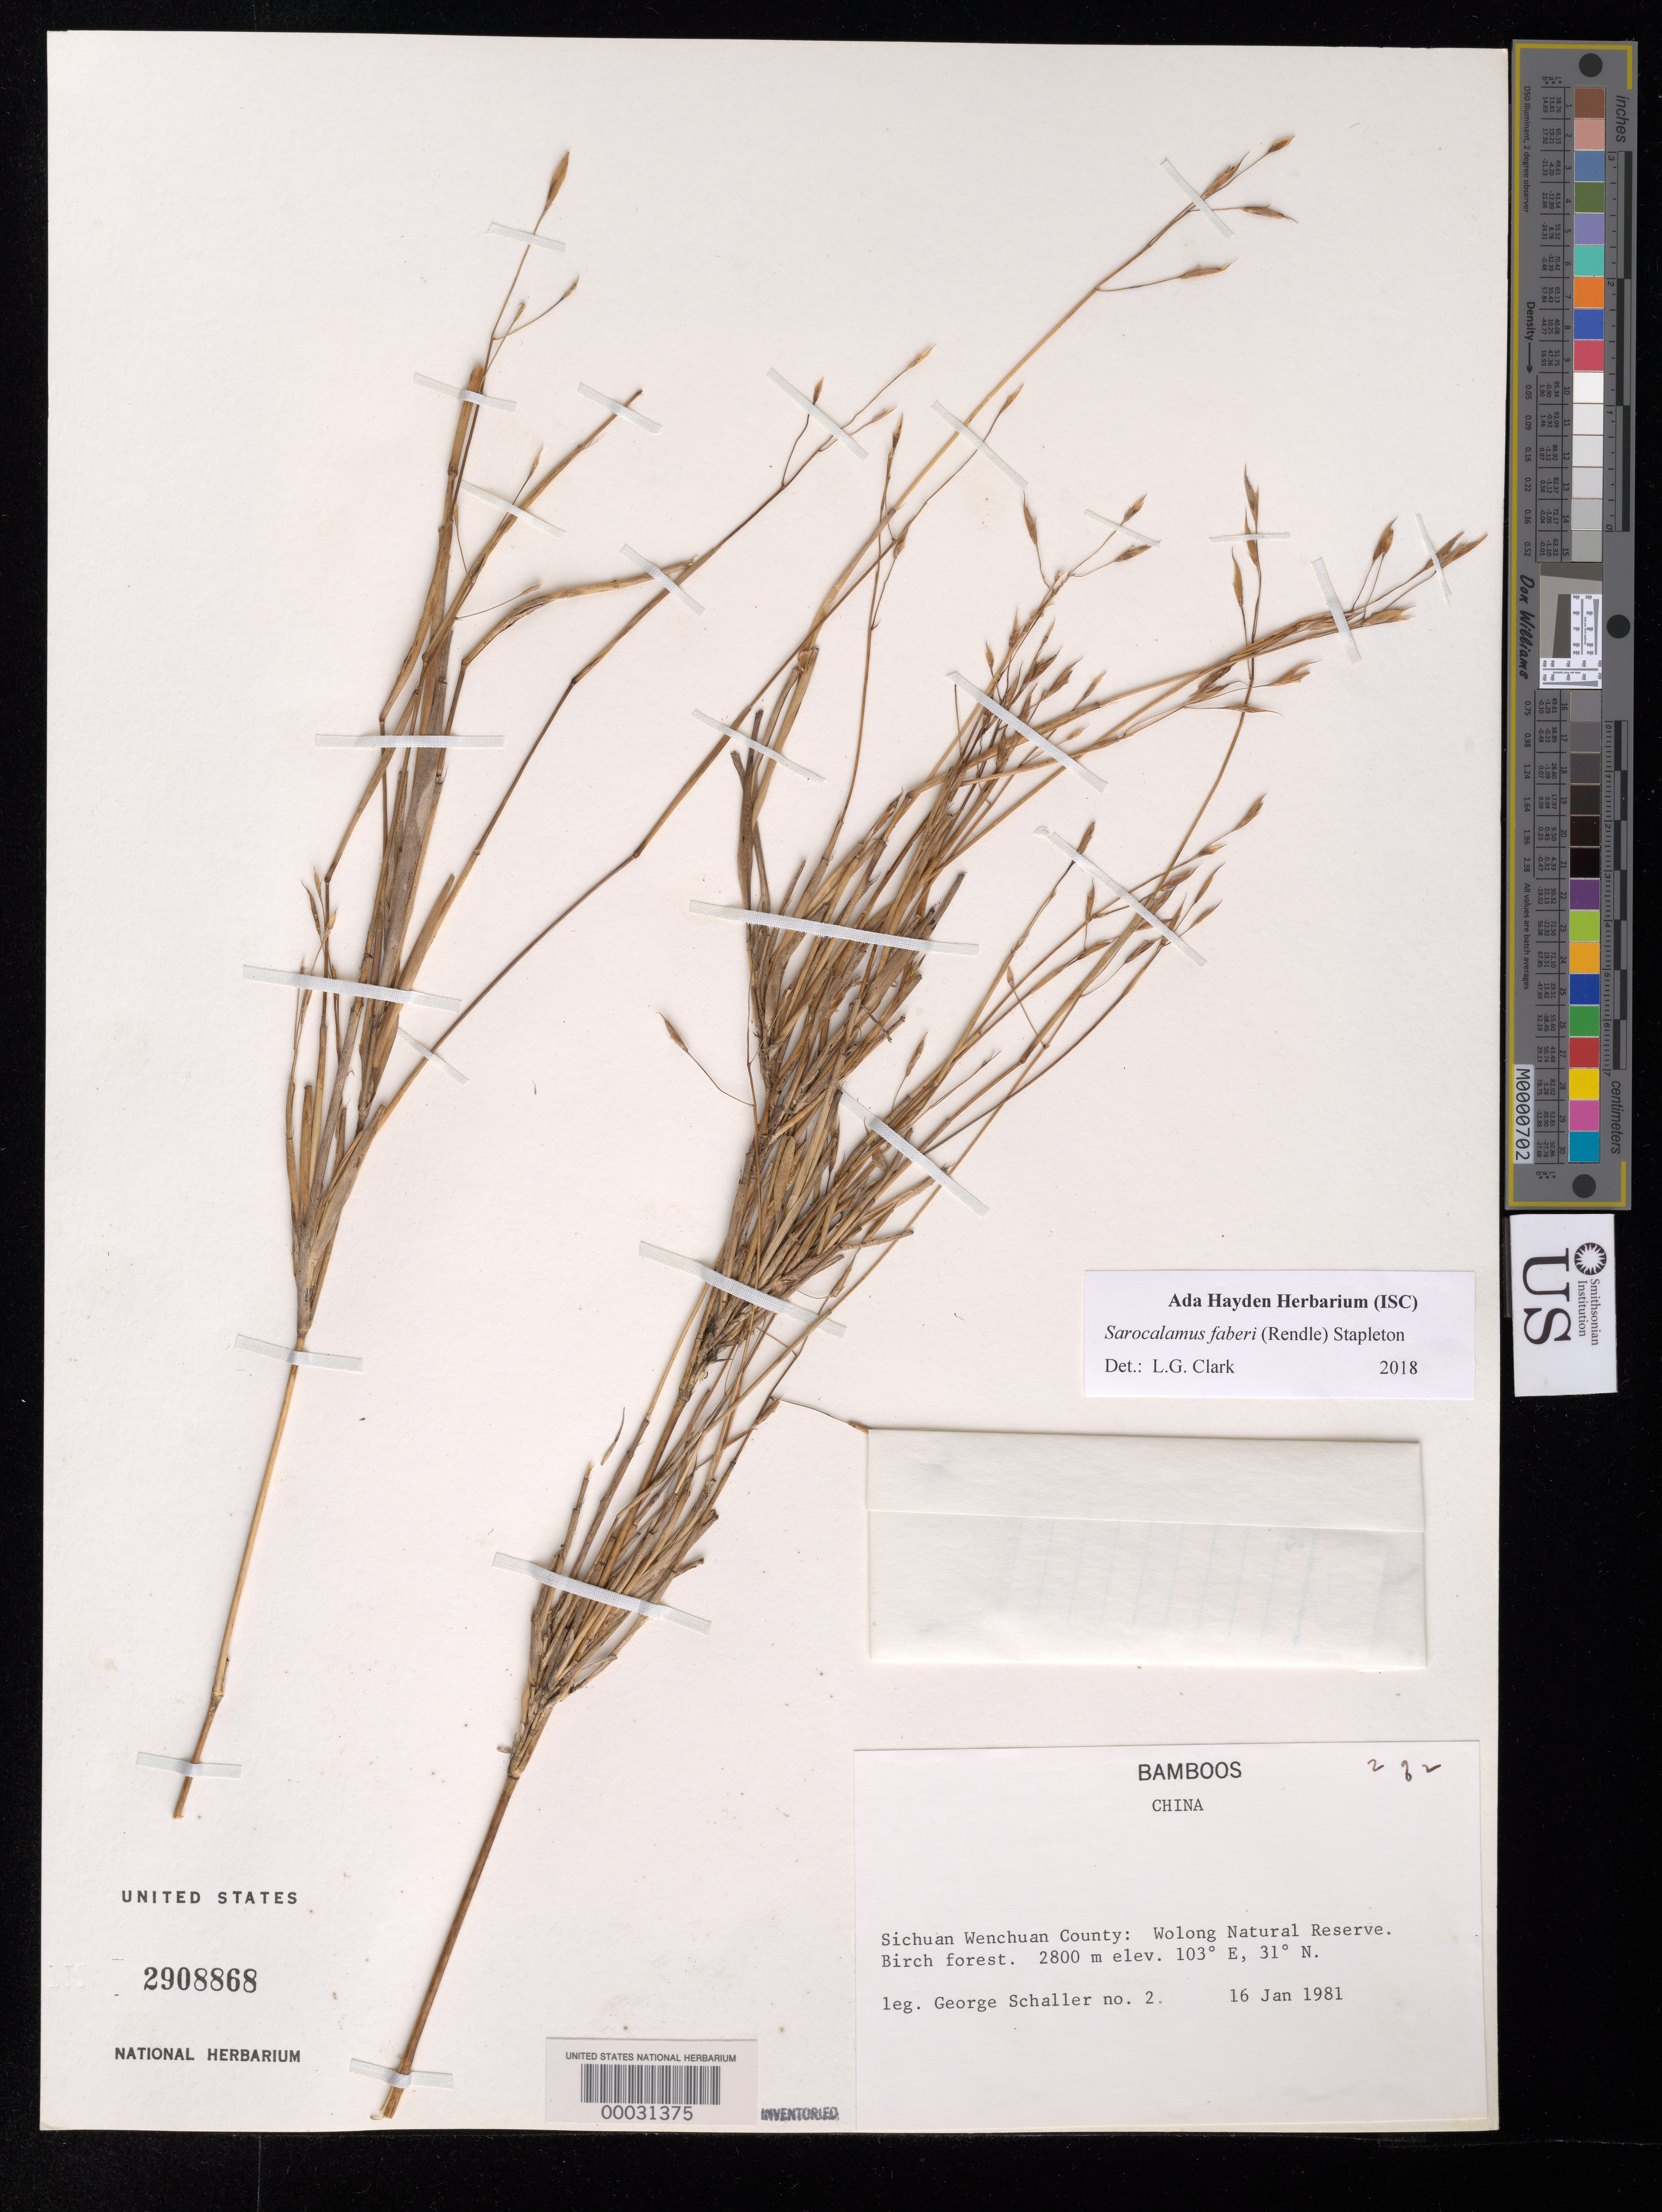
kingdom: Plantae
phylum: Tracheophyta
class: Liliopsida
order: Poales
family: Poaceae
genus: Sarocalamus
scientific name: Sarocalamus faberi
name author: (Rendle) Stapleton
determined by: Clark, L. G.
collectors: G. Schaller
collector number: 2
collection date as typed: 16 Jan 1981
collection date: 1981-01-16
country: China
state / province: Sichuan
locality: Wuyipeng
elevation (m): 2800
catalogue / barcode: US 2908868